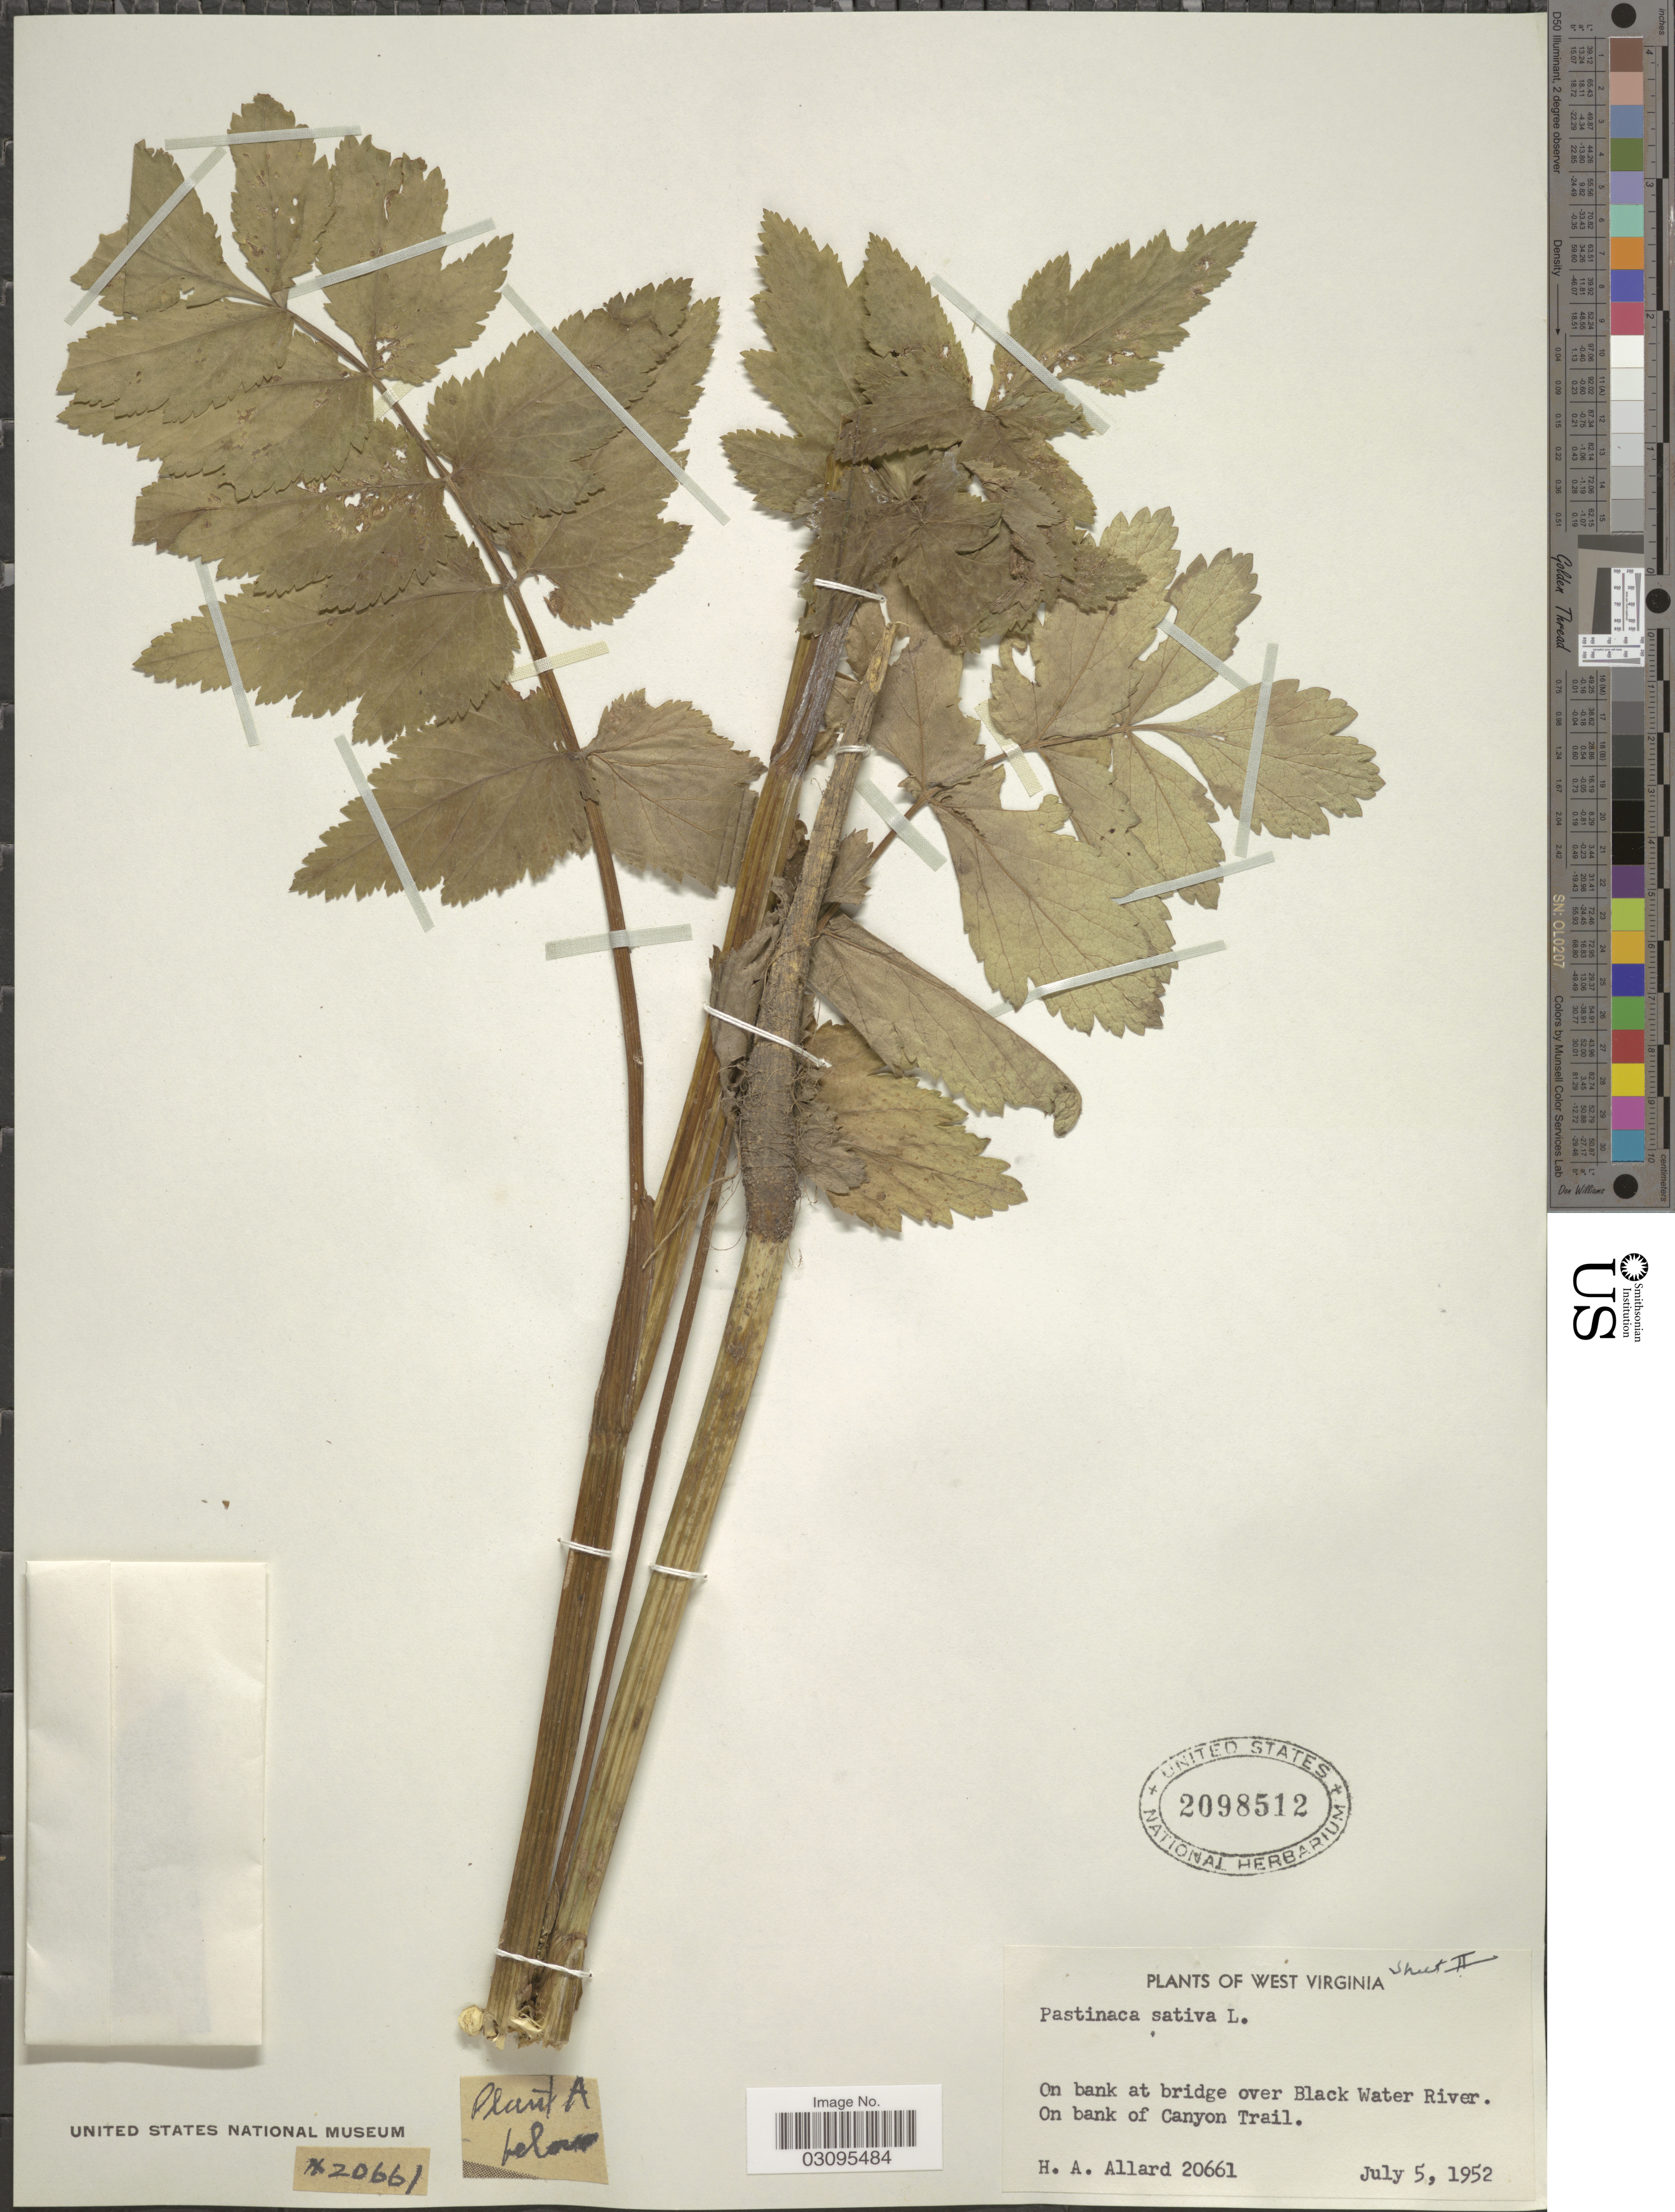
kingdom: Plantae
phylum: Tracheophyta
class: Magnoliopsida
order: Apiales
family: Apiaceae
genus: Pastinaca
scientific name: Pastinaca sativa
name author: L.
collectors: H. A. Allard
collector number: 20661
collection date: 1952-07-05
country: United States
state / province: West Virginia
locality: On bank at bridge over Black Water River, On bank of Canyon Trail.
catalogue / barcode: US 2098512